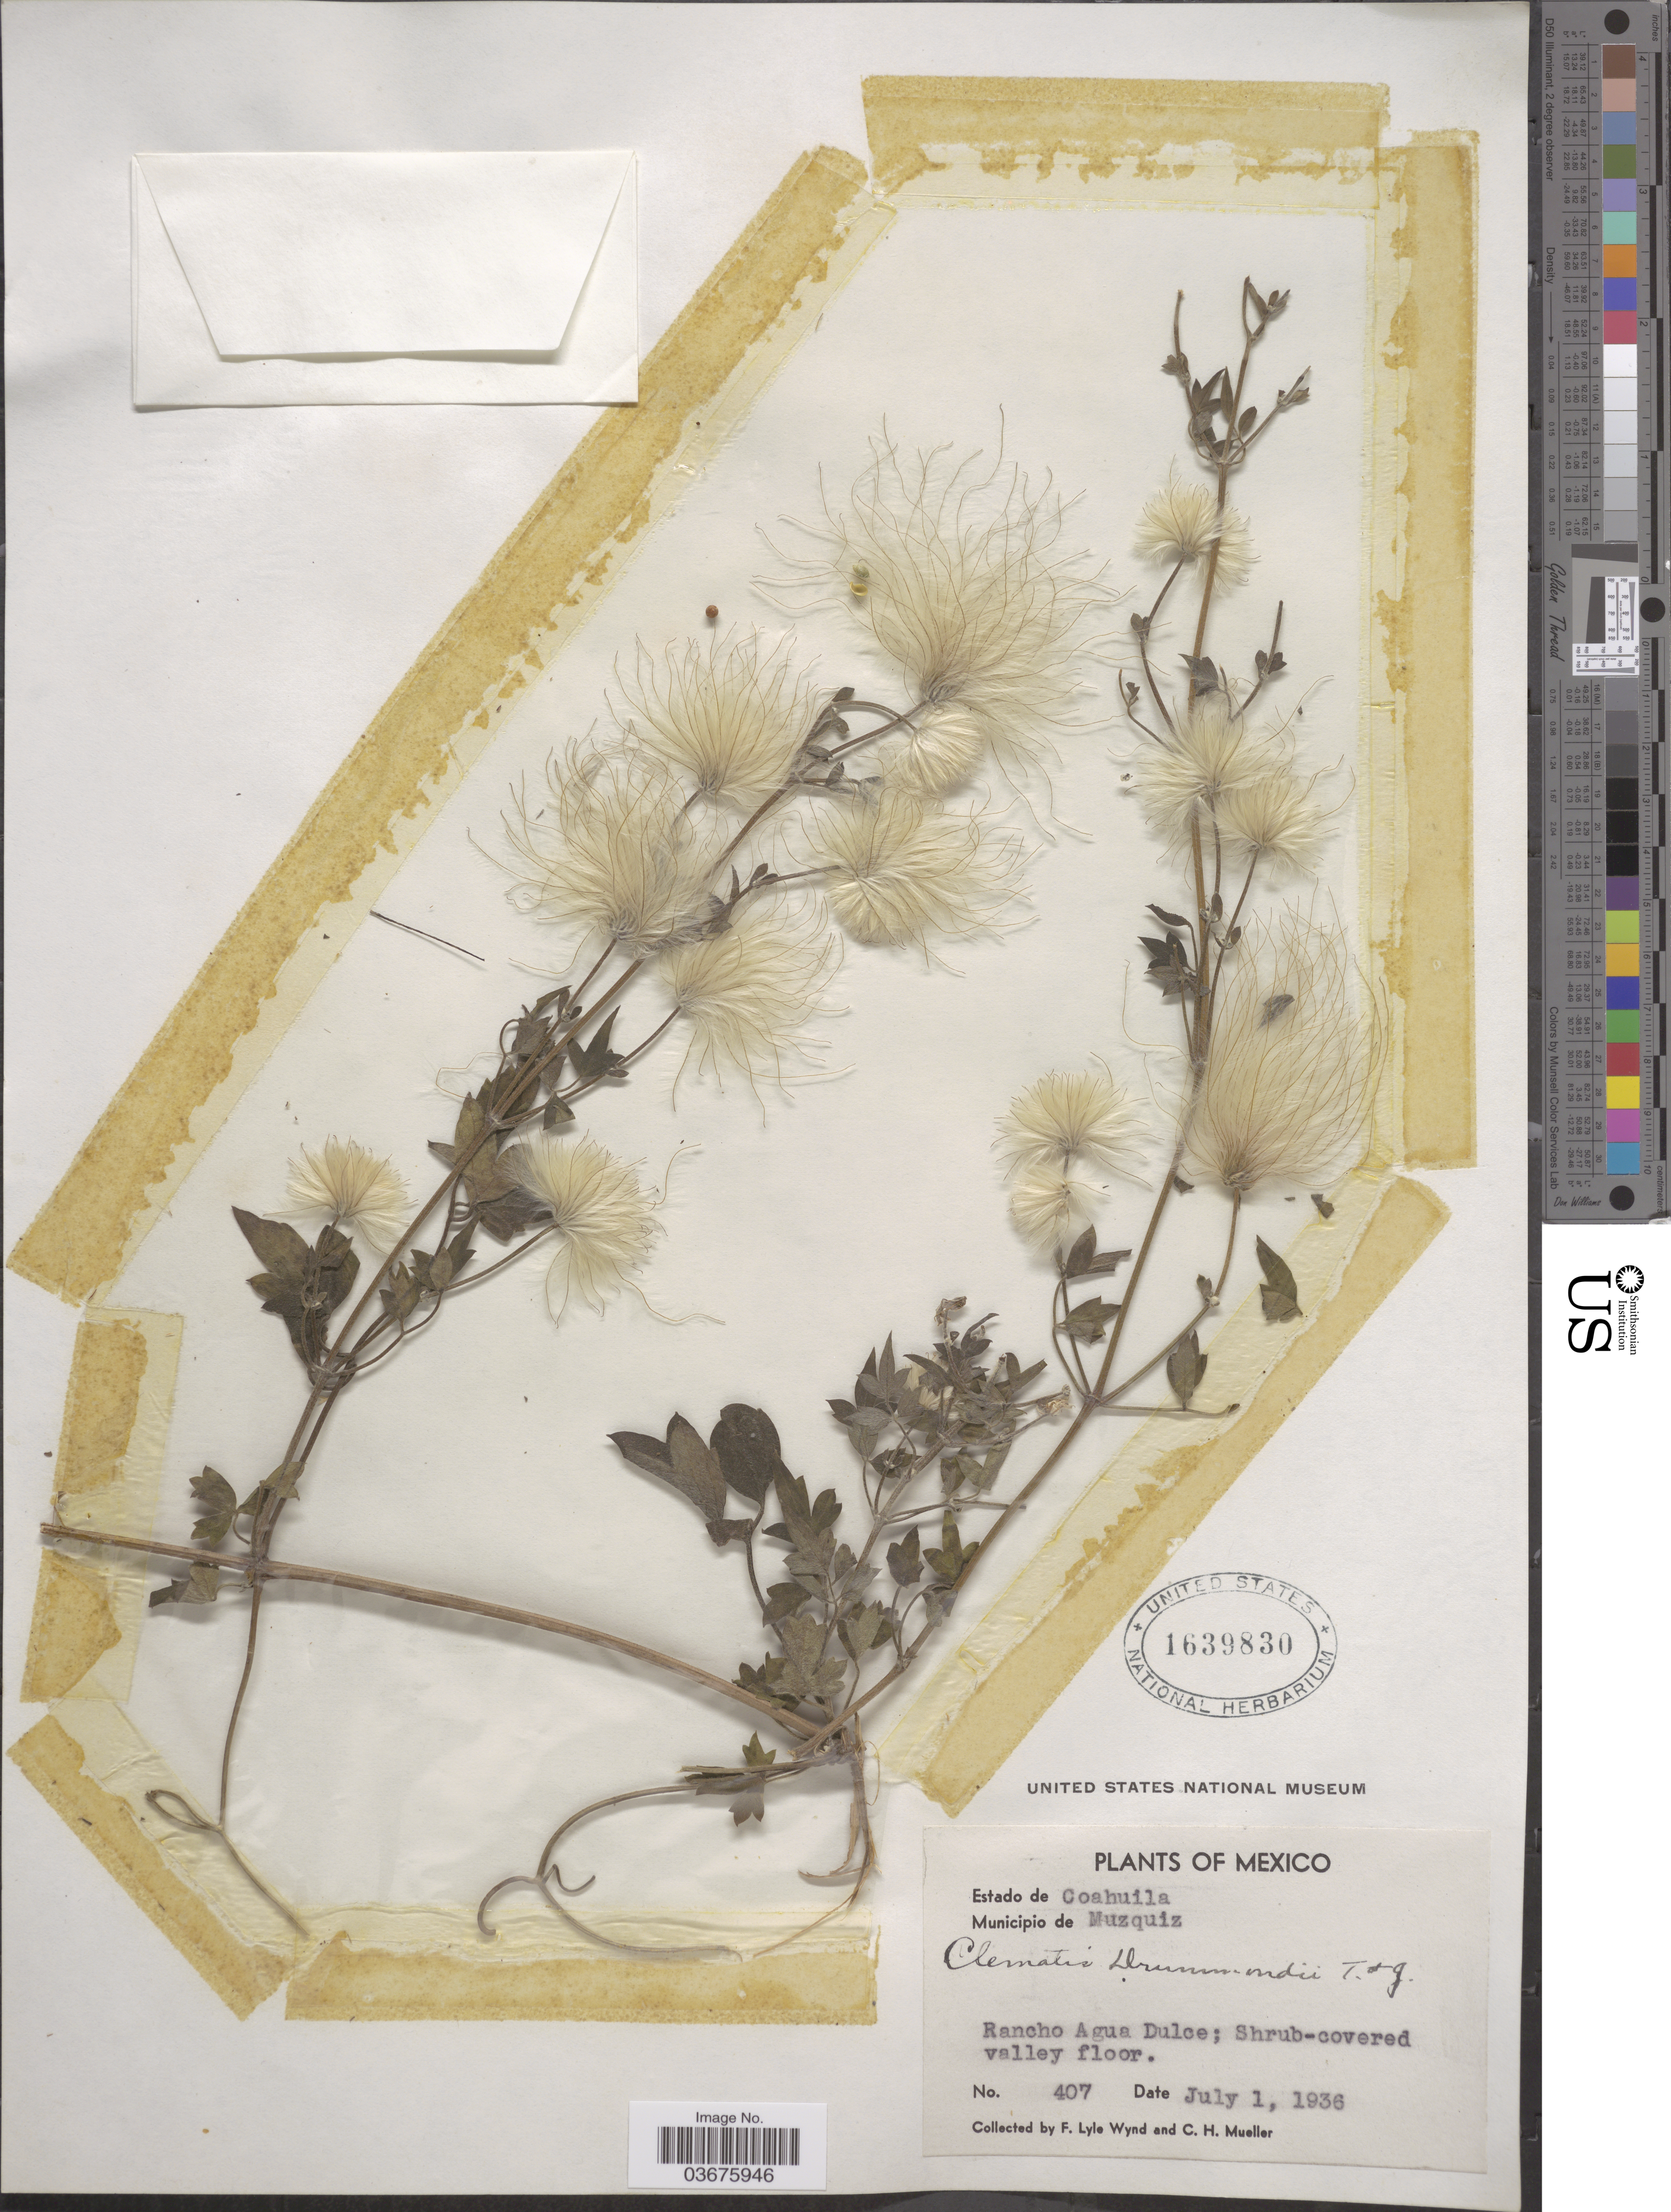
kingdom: Plantae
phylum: Tracheophyta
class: Magnoliopsida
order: Ranunculales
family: Ranunculaceae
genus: Clematis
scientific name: Clematis drummondii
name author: Torr. & A. Gray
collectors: F. L. Wynd & C. H. Mueller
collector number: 407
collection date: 1936-07-01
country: Mexico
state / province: Coahuila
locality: Municipio de Muzquiz. Rancho Agua Dulce.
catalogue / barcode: US 1639830